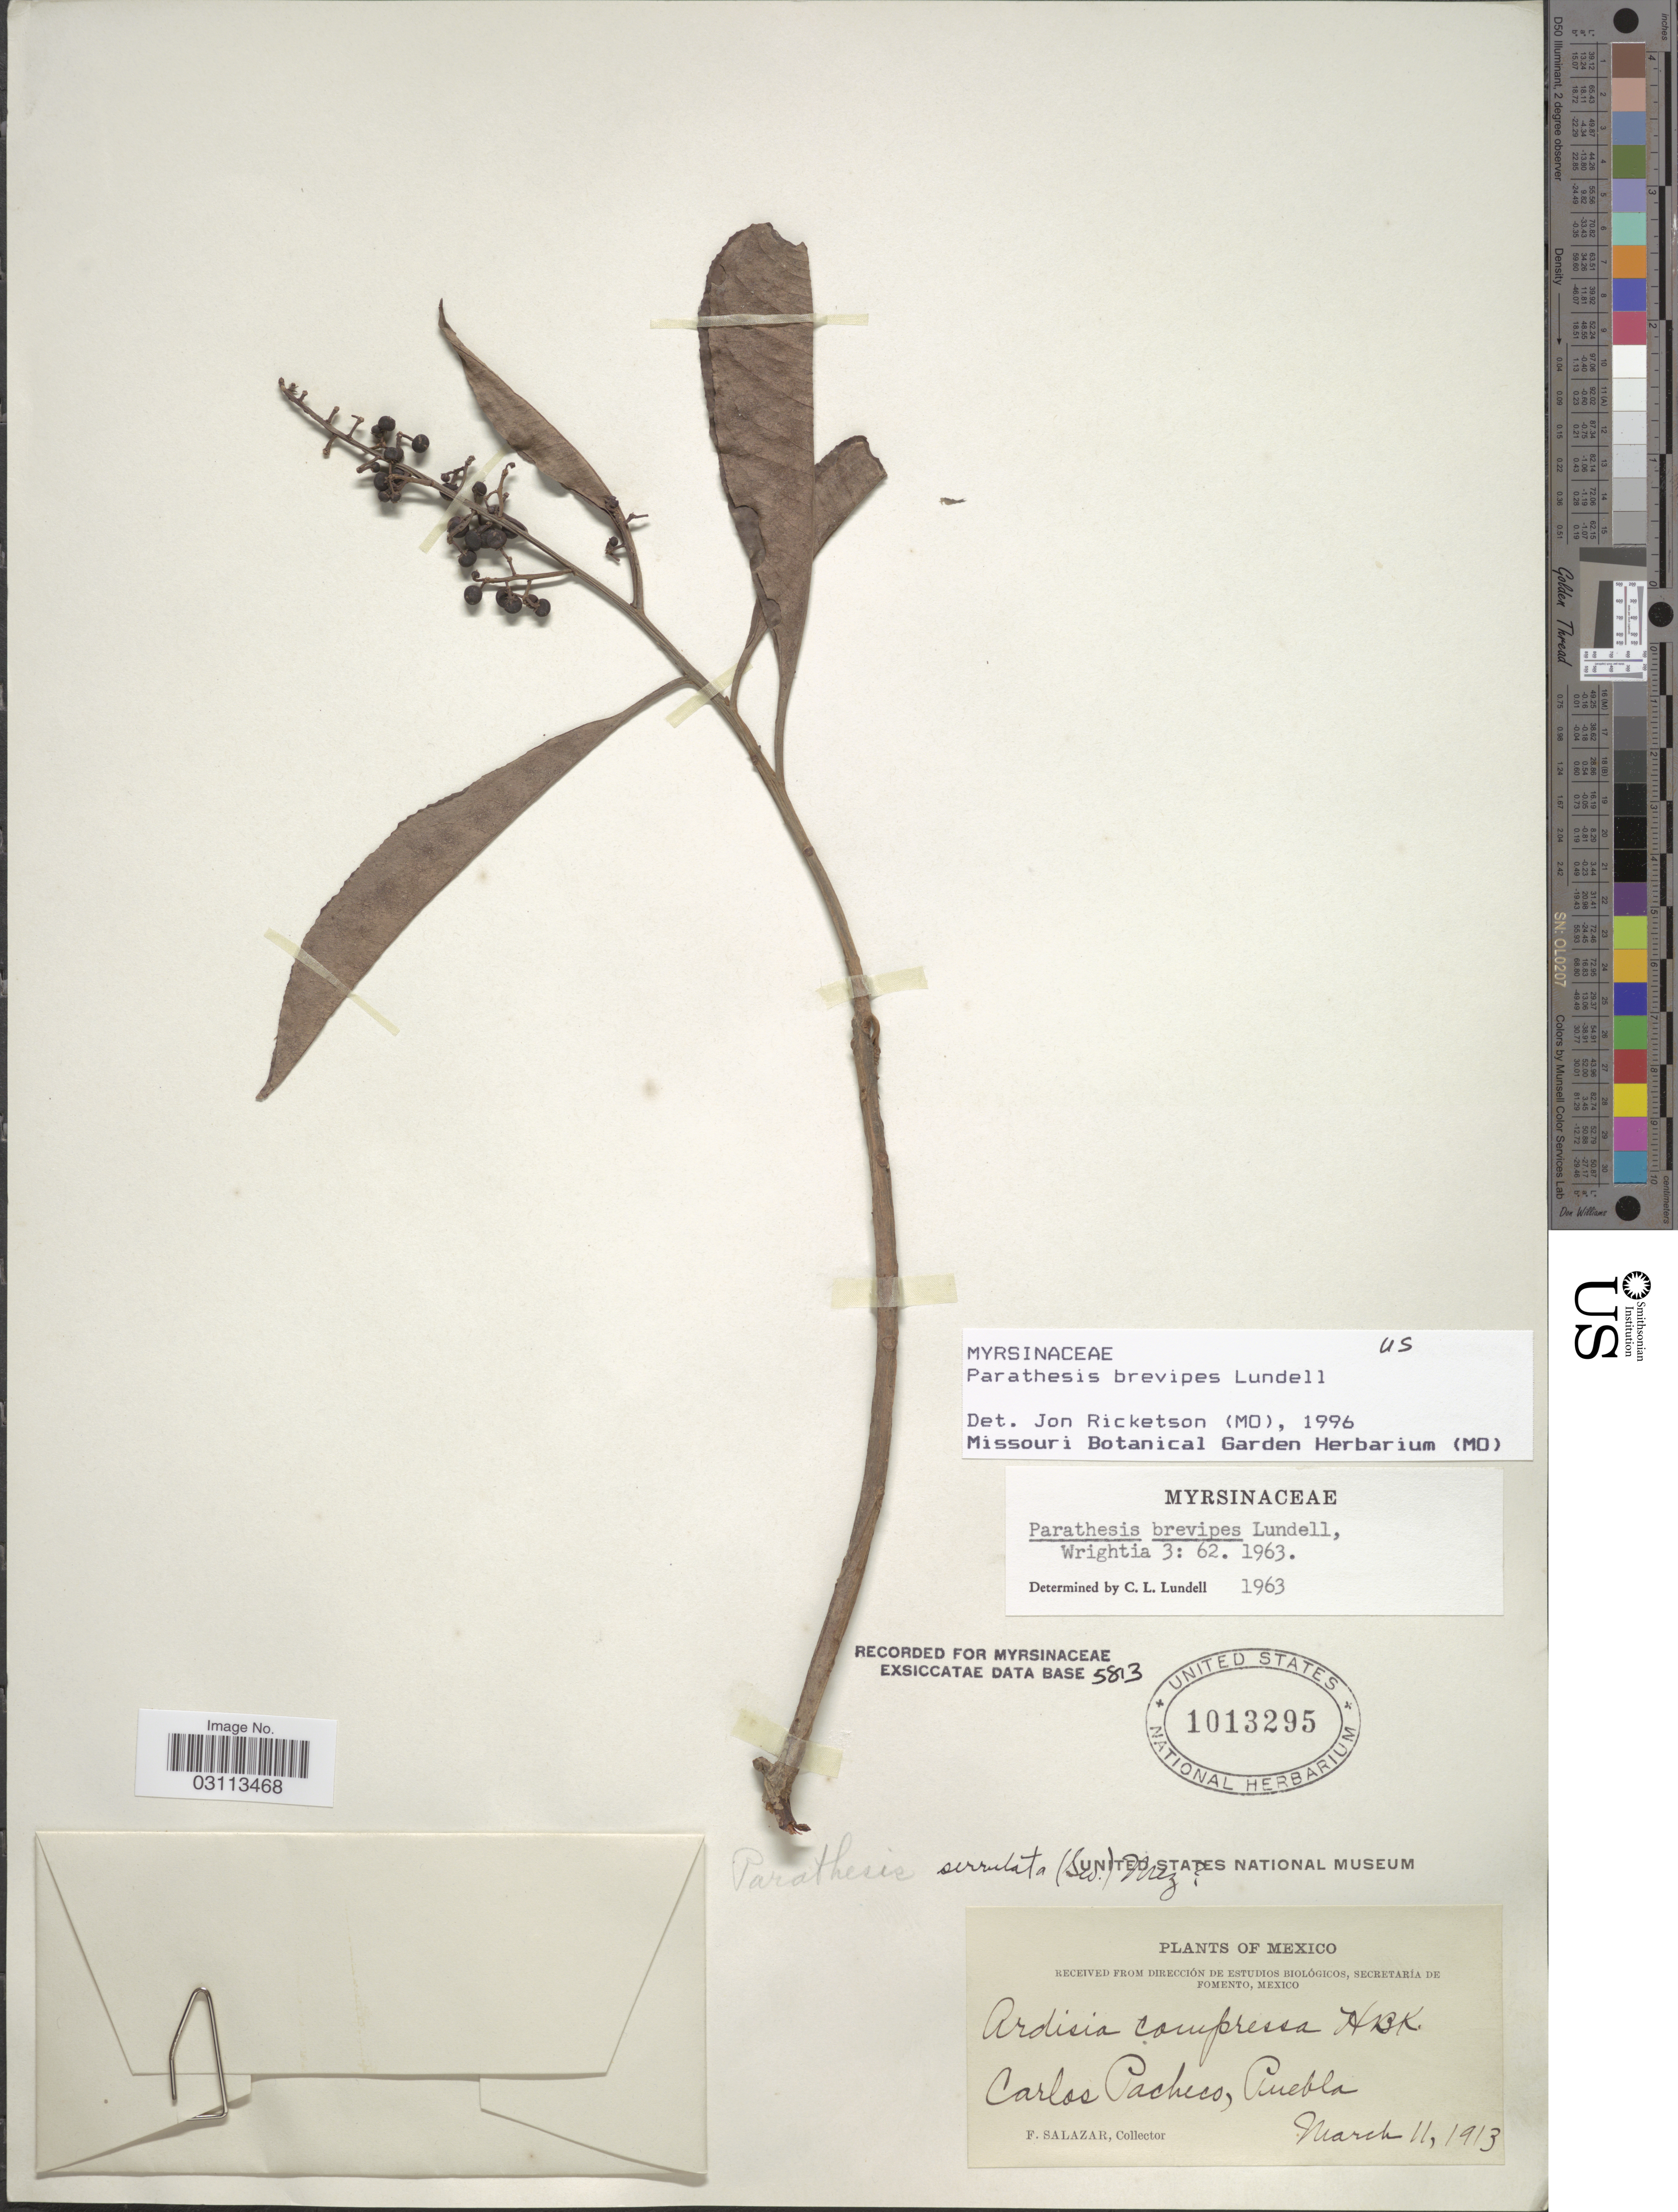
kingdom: Plantae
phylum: Tracheophyta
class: Magnoliopsida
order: Ericales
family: Primulaceae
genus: Parathesis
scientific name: Parathesis brevipes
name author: Lundell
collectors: F. Salazar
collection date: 1913-03-11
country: Mexico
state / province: Puebla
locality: Carlos Pacheco.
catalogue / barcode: US 1013295